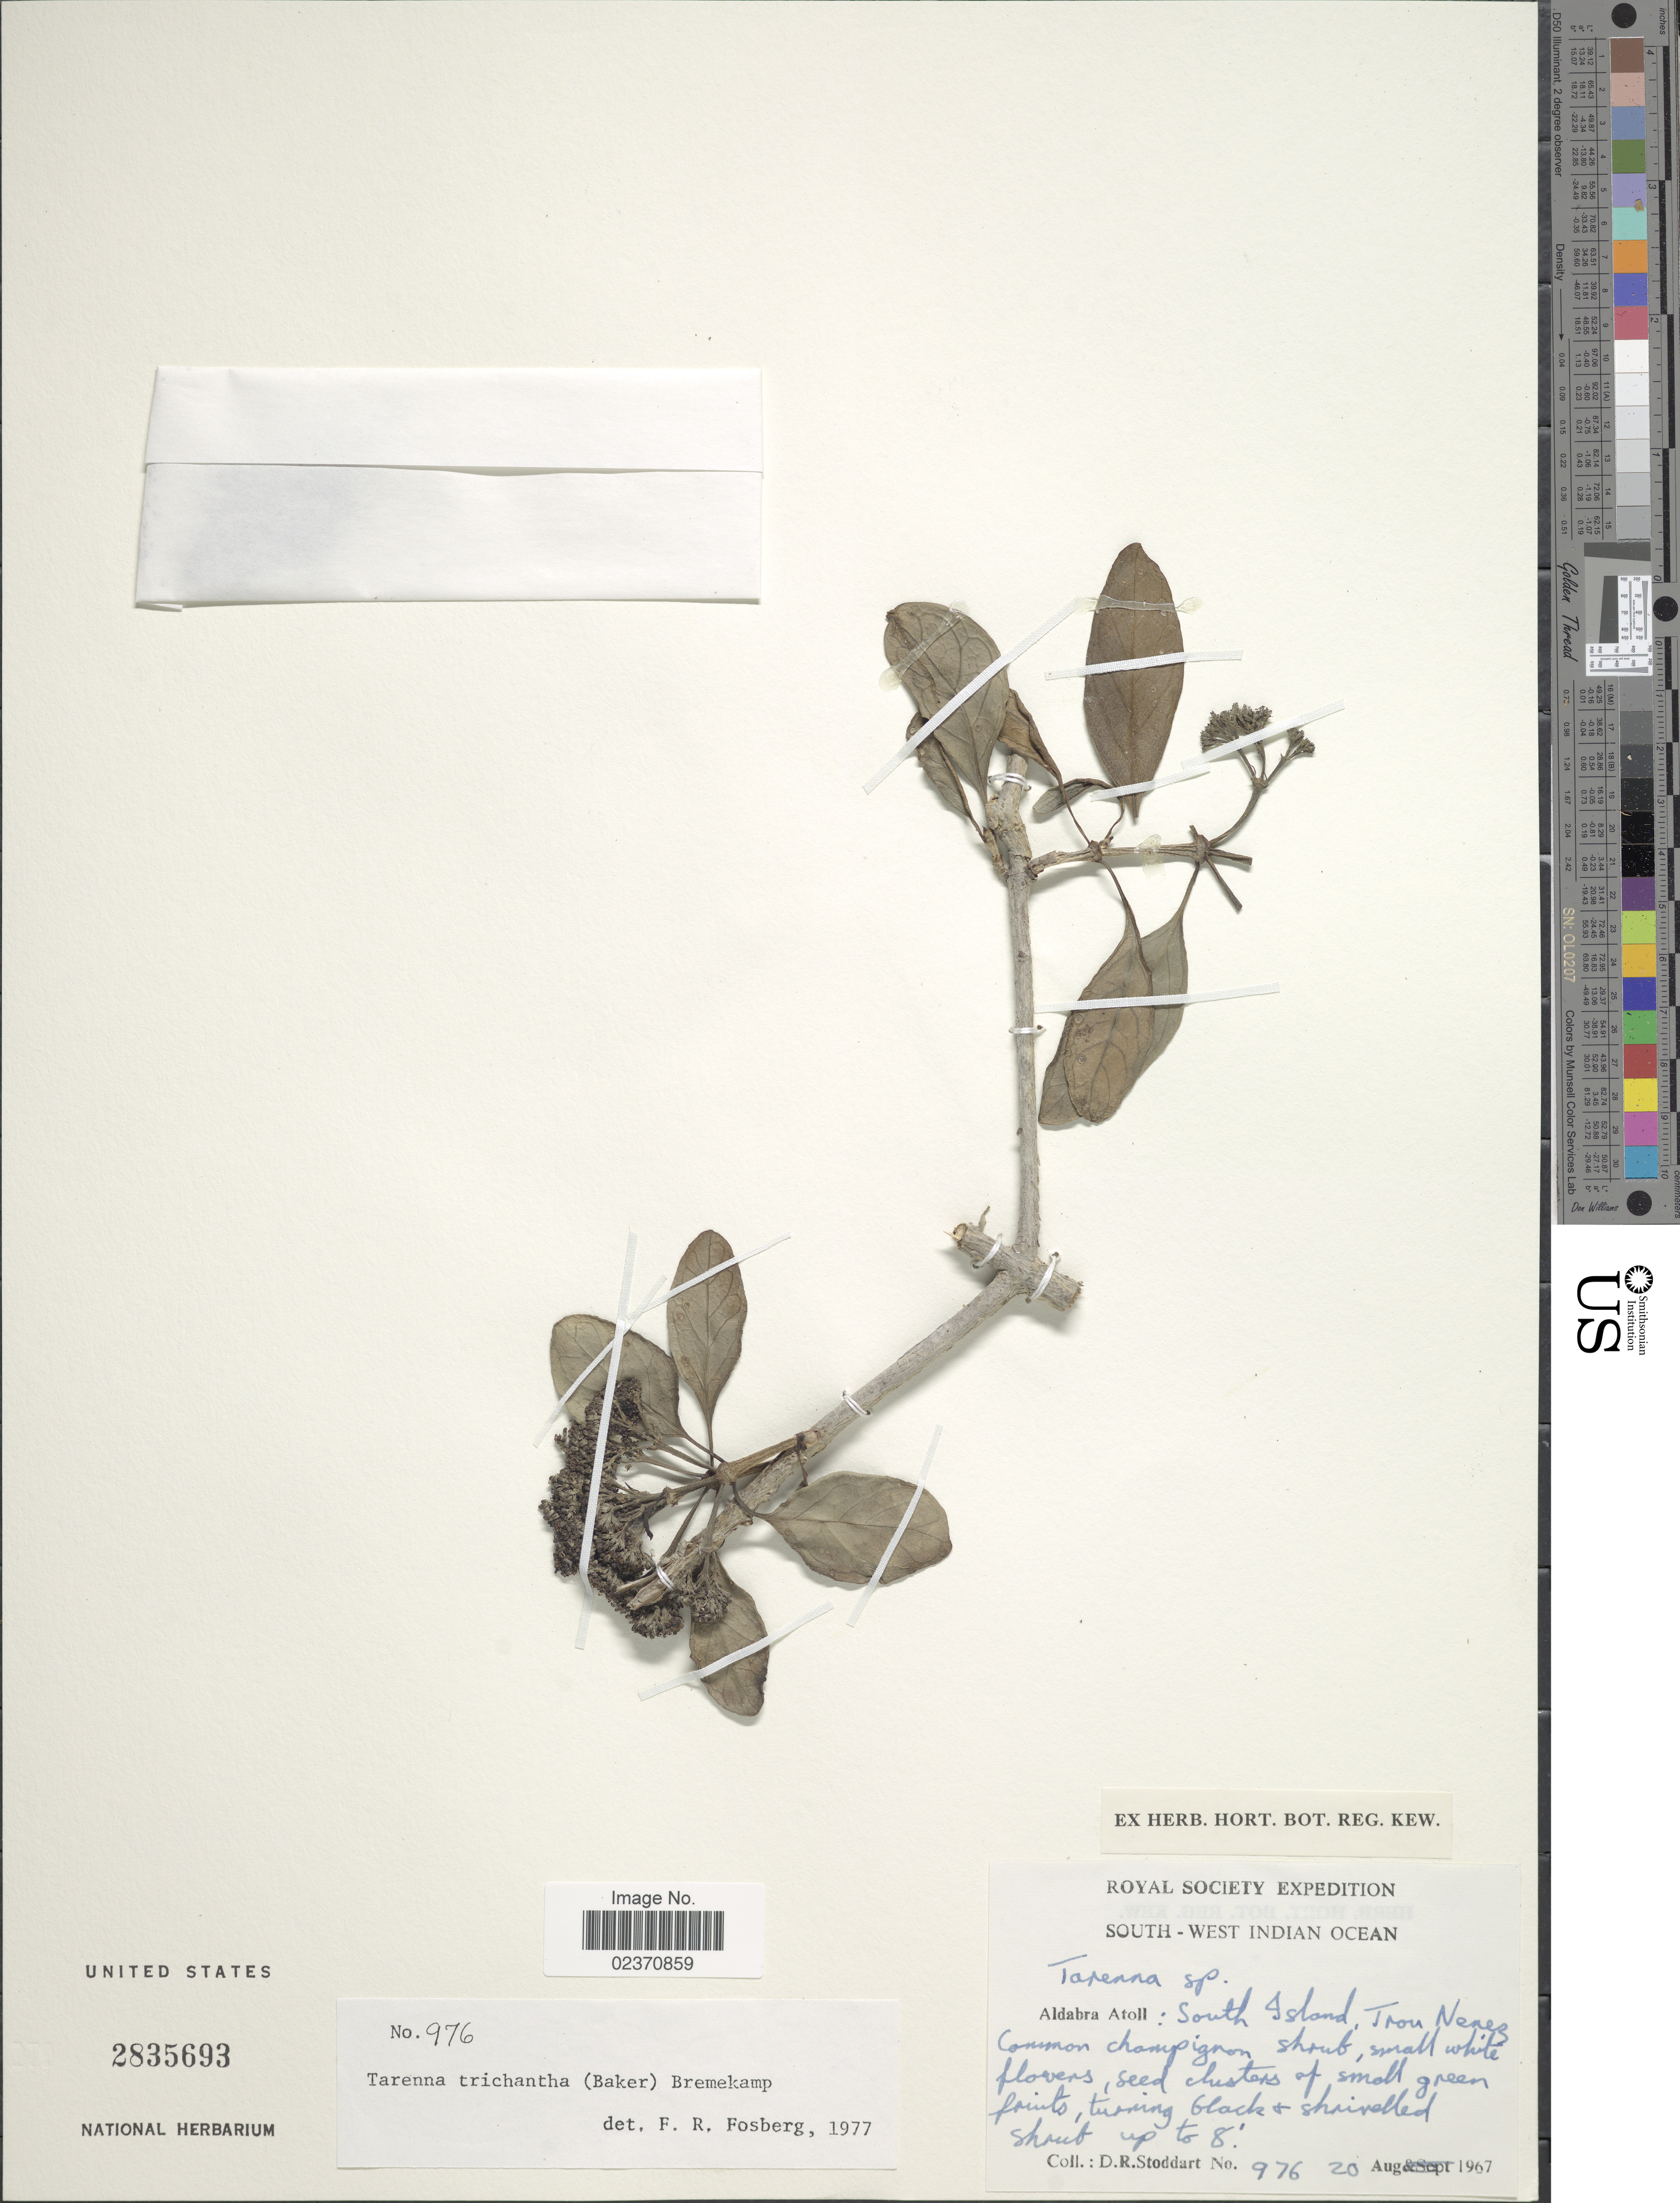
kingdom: Plantae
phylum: Tracheophyta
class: Magnoliopsida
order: Gentianales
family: Rubiaceae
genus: Paracephaelis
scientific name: Paracephaelis trichantha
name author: (Baker) De Block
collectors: D. R. Stoddart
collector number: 976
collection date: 1967-08-20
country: Seychelles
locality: South-West Indian Ocean, Aldabra Atoll: South Island, Trou Nenez, Common Champgnon. [interpreted]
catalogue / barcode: US 2835693